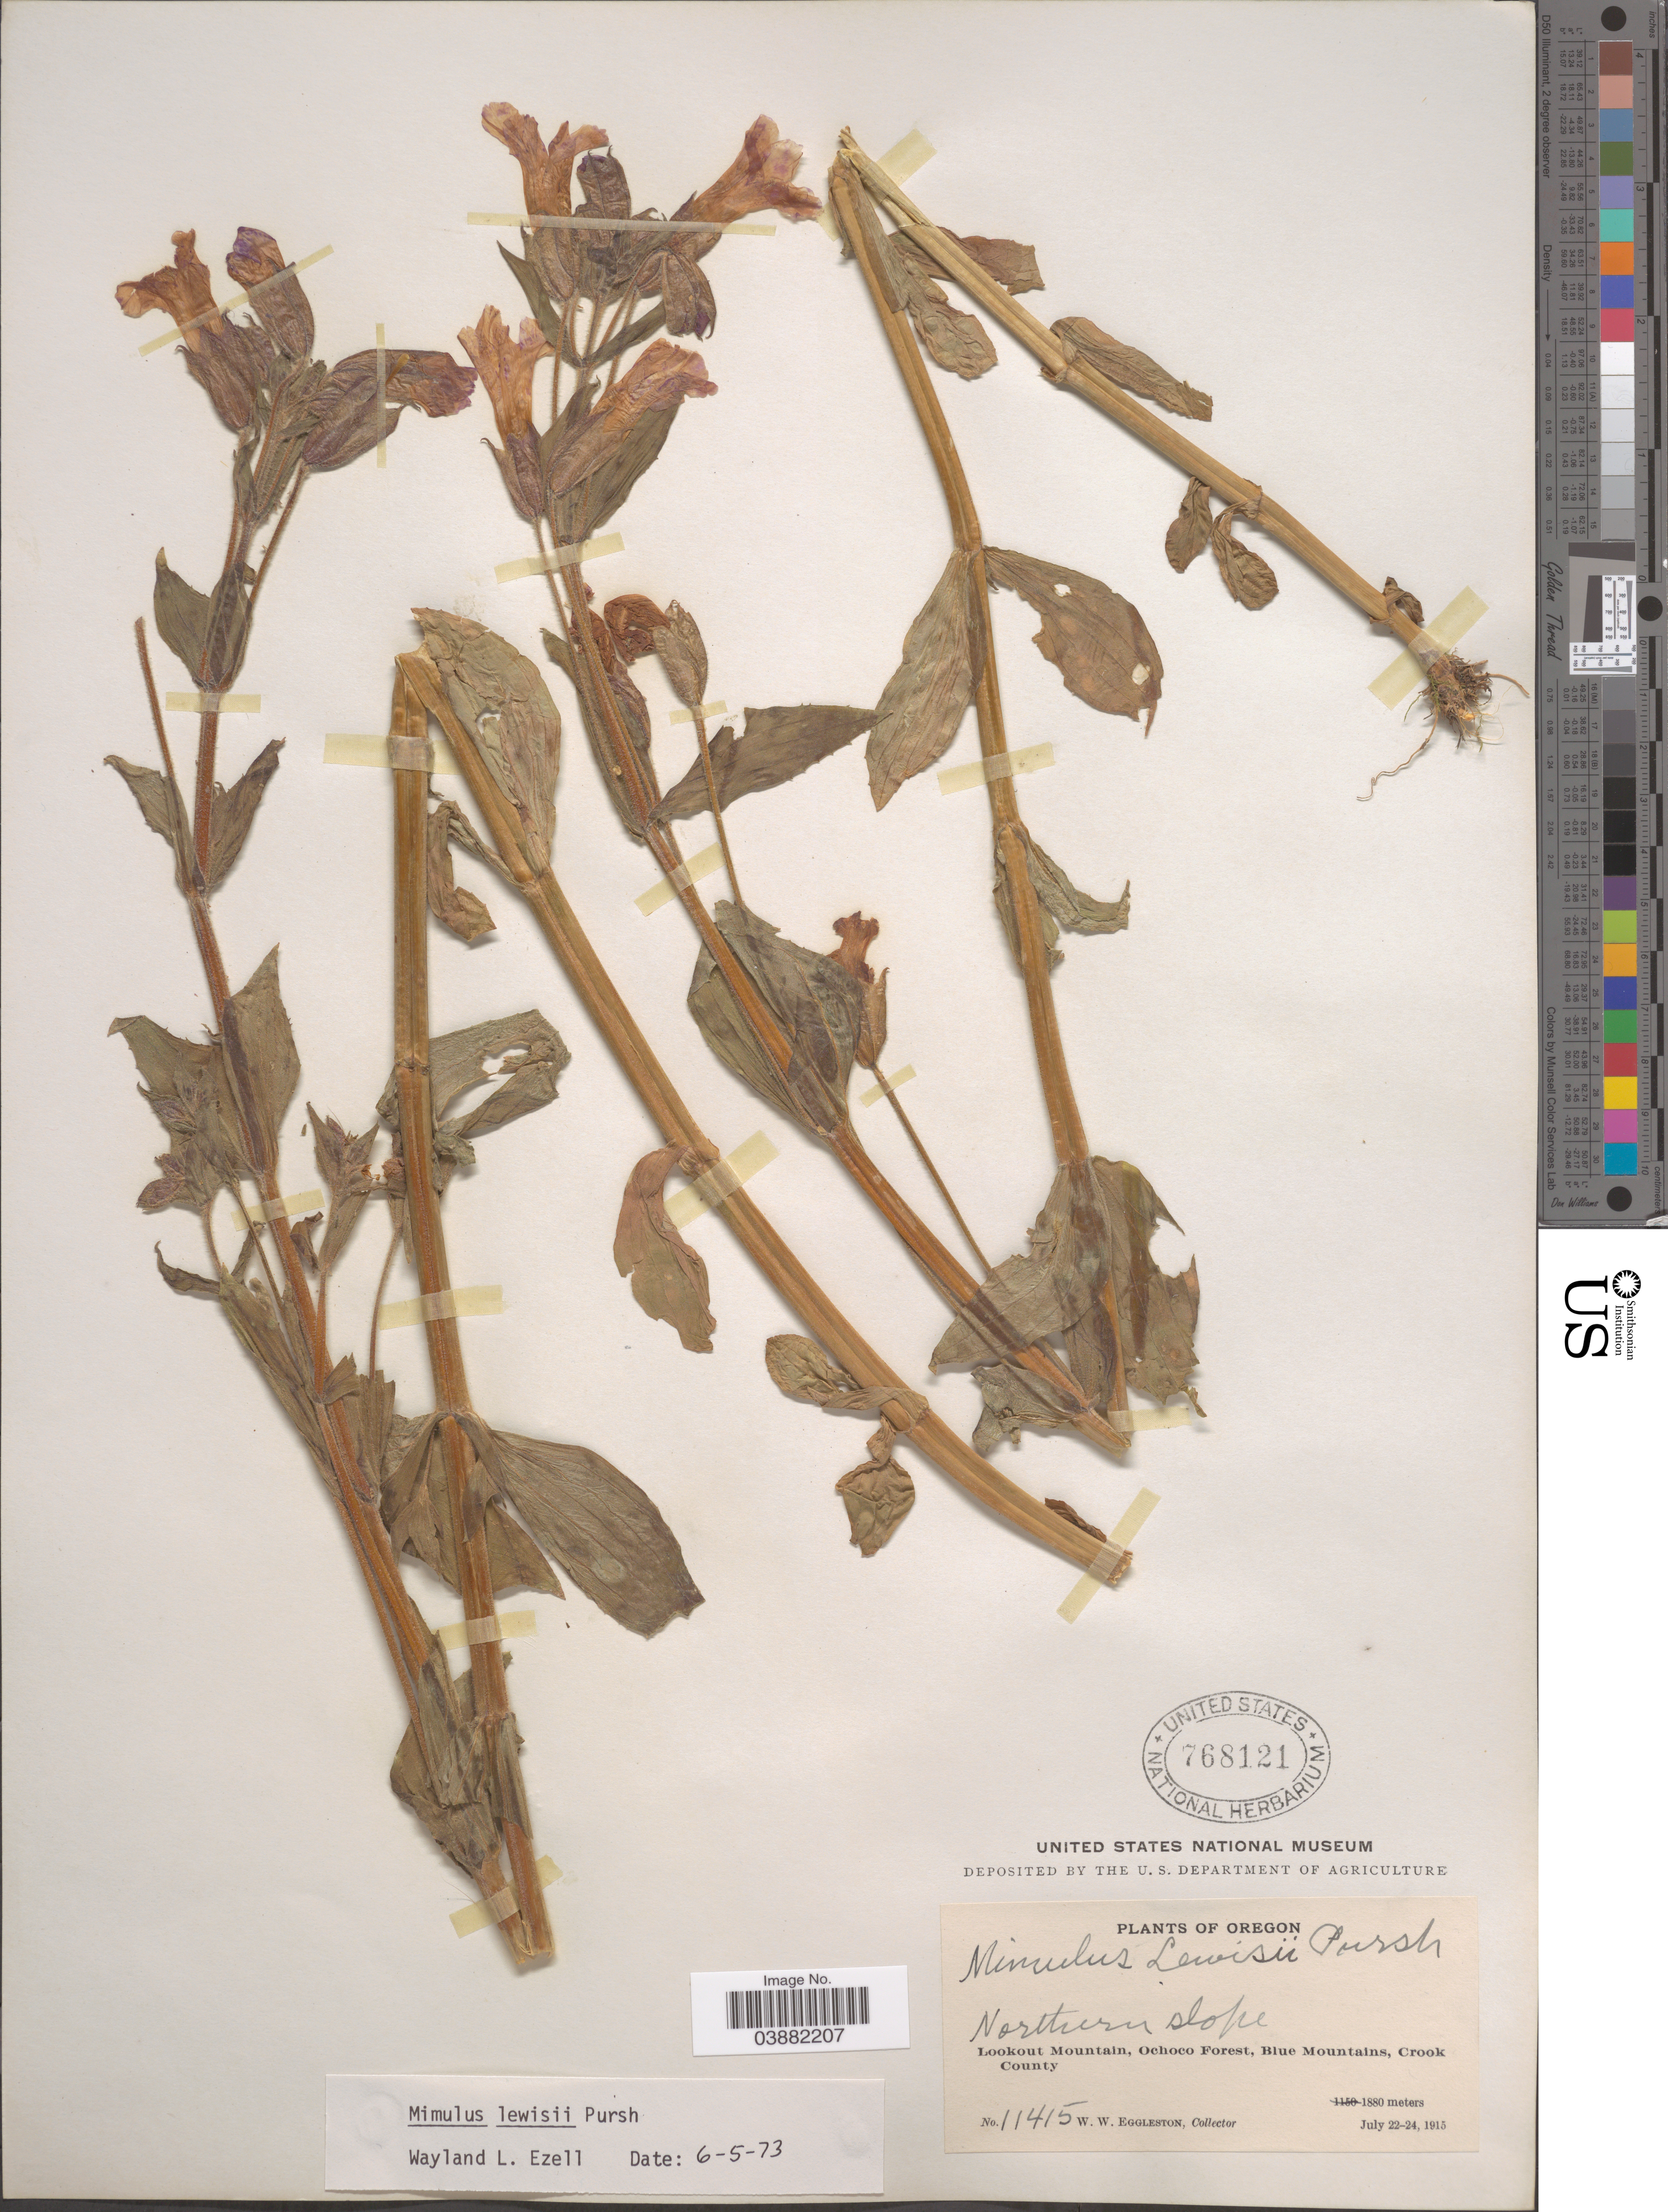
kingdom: Plantae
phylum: Tracheophyta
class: Magnoliopsida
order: Lamiales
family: Phrymaceae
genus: Mimulus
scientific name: Mimulus lewisii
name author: Pursh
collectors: W. W. Eggleston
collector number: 11415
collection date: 1915-07-22/1915-07-24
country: United States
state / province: Oregon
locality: Northern slope. Lookout Mountain, Ochoco Forest, Blue Mountains, Crook County.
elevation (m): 1880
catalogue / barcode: US 768121